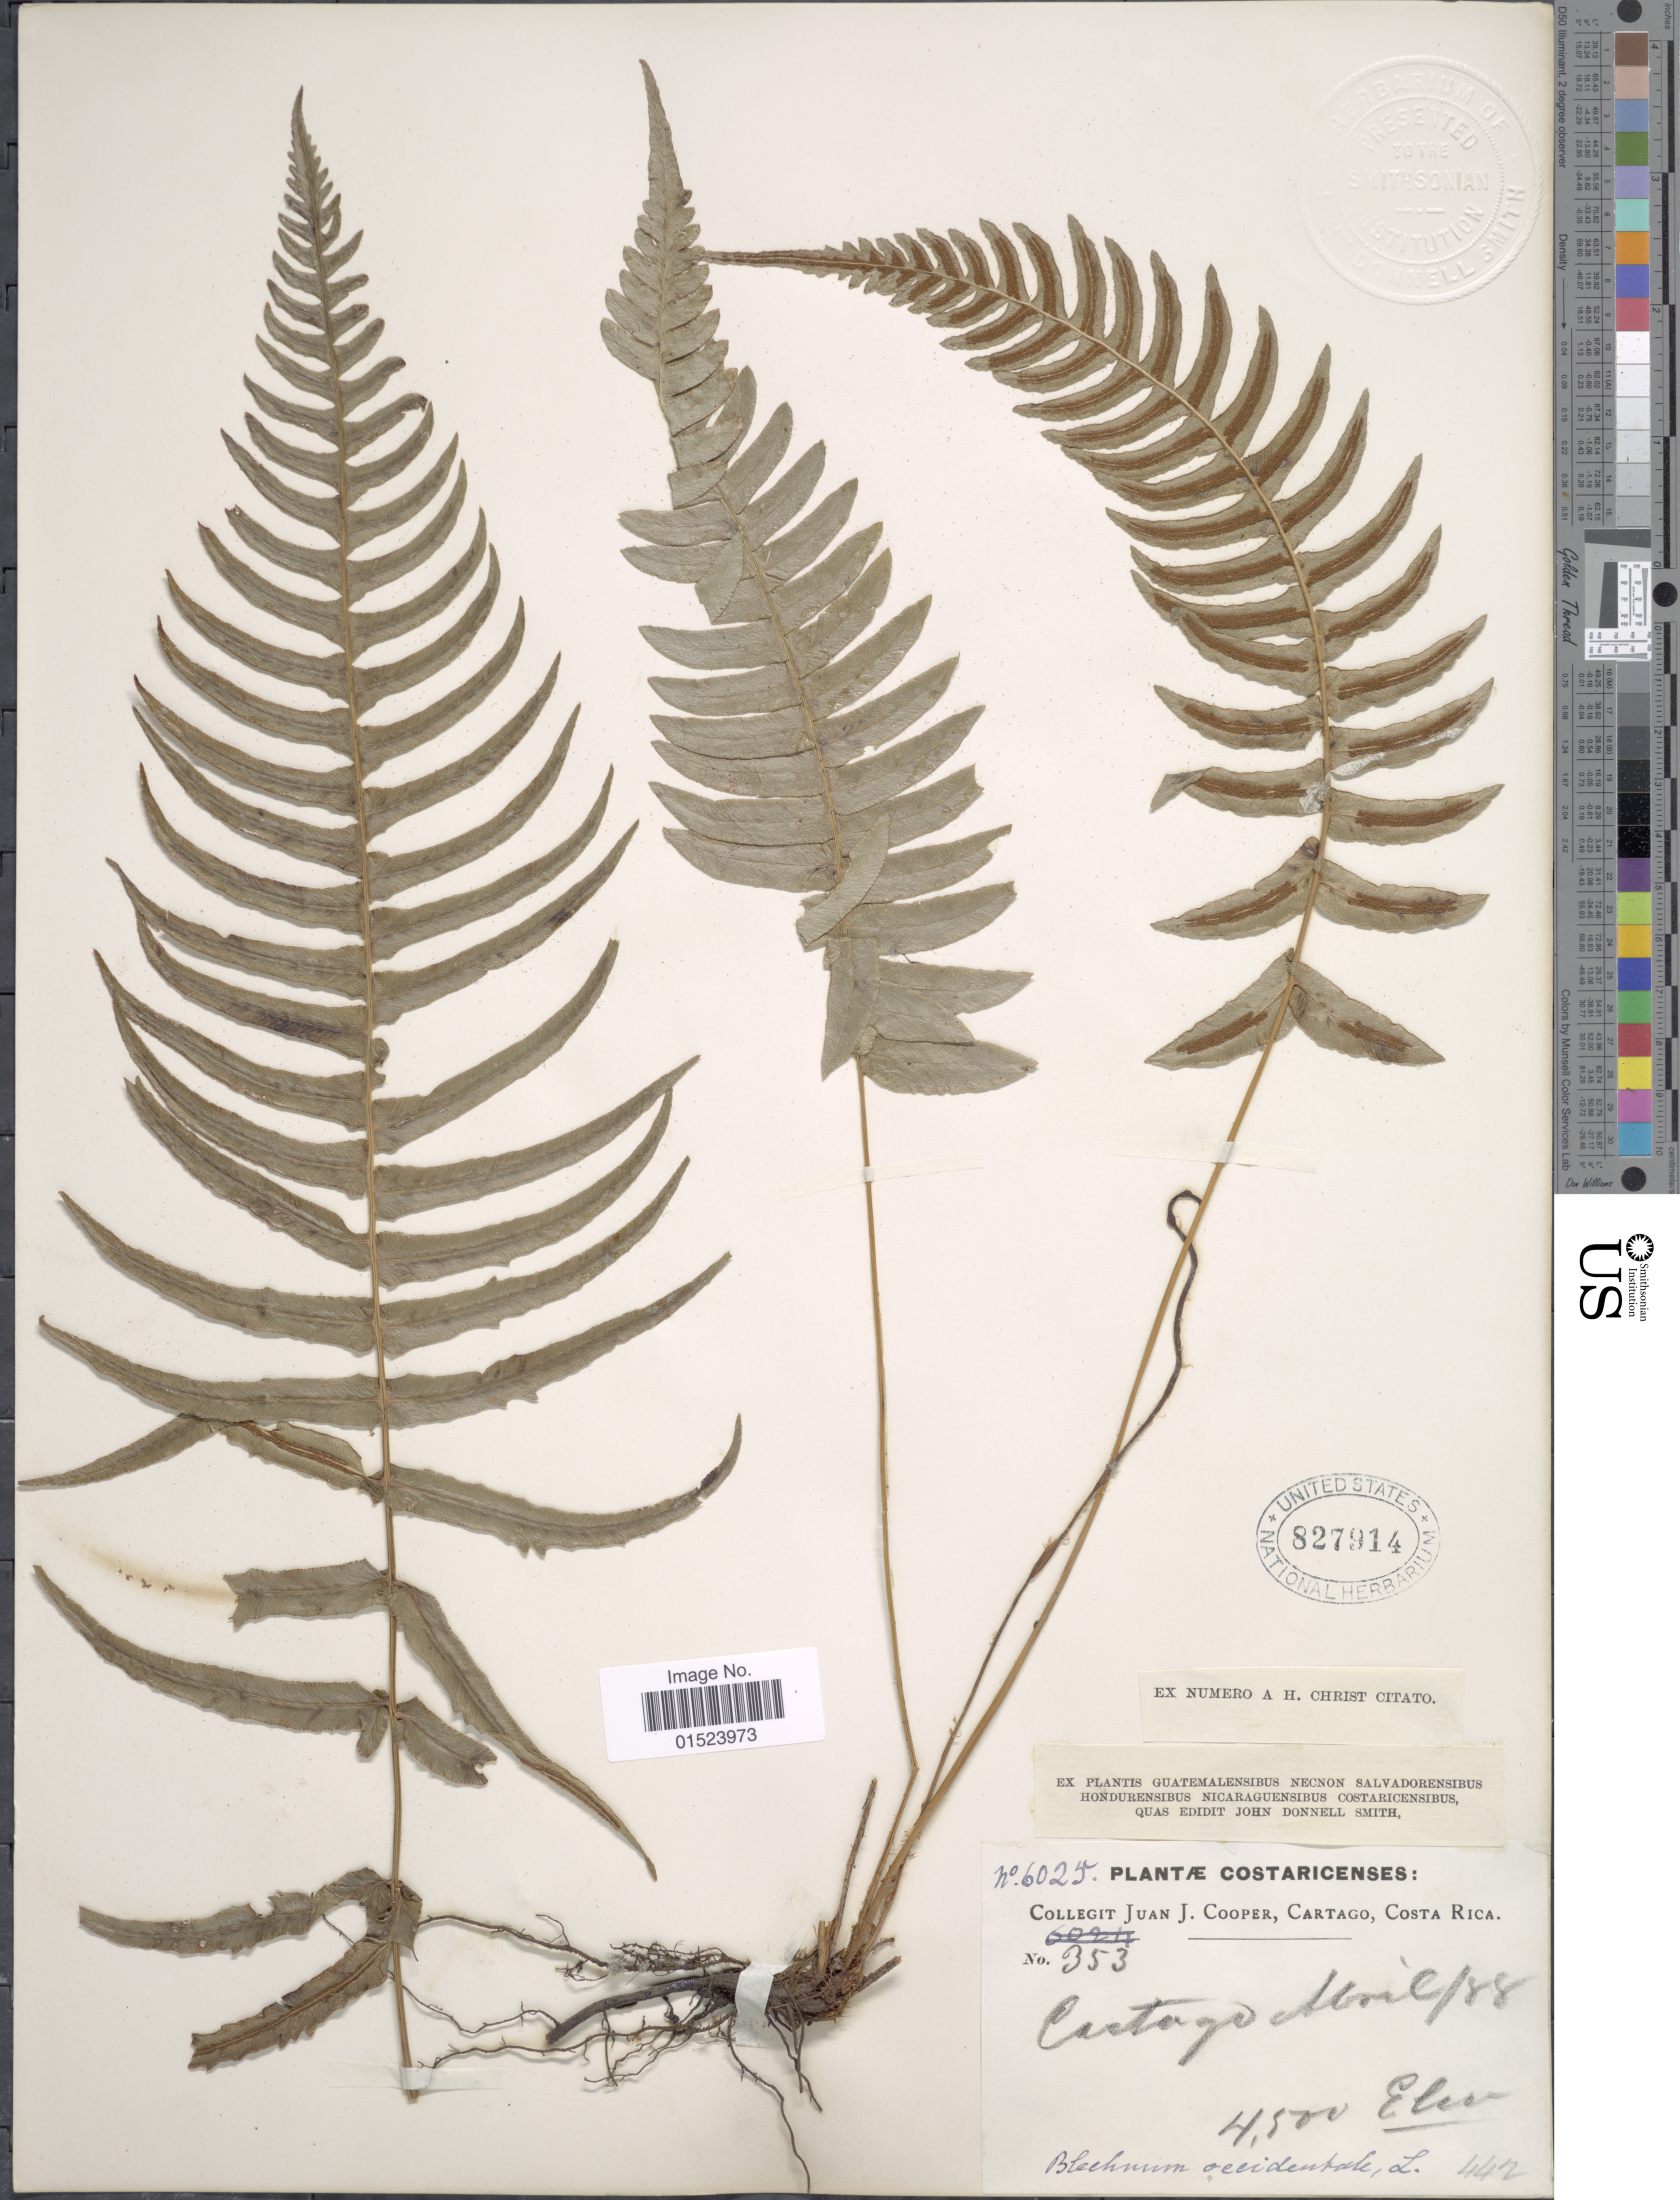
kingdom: Plantae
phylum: Tracheophyta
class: Polypodiopsida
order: Polypodiales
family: Blechnaceae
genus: Blechnum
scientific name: Blechnum glandulosum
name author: Link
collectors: J. J. Cooper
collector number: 353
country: Costa Rica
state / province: Cartago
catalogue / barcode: US 827914